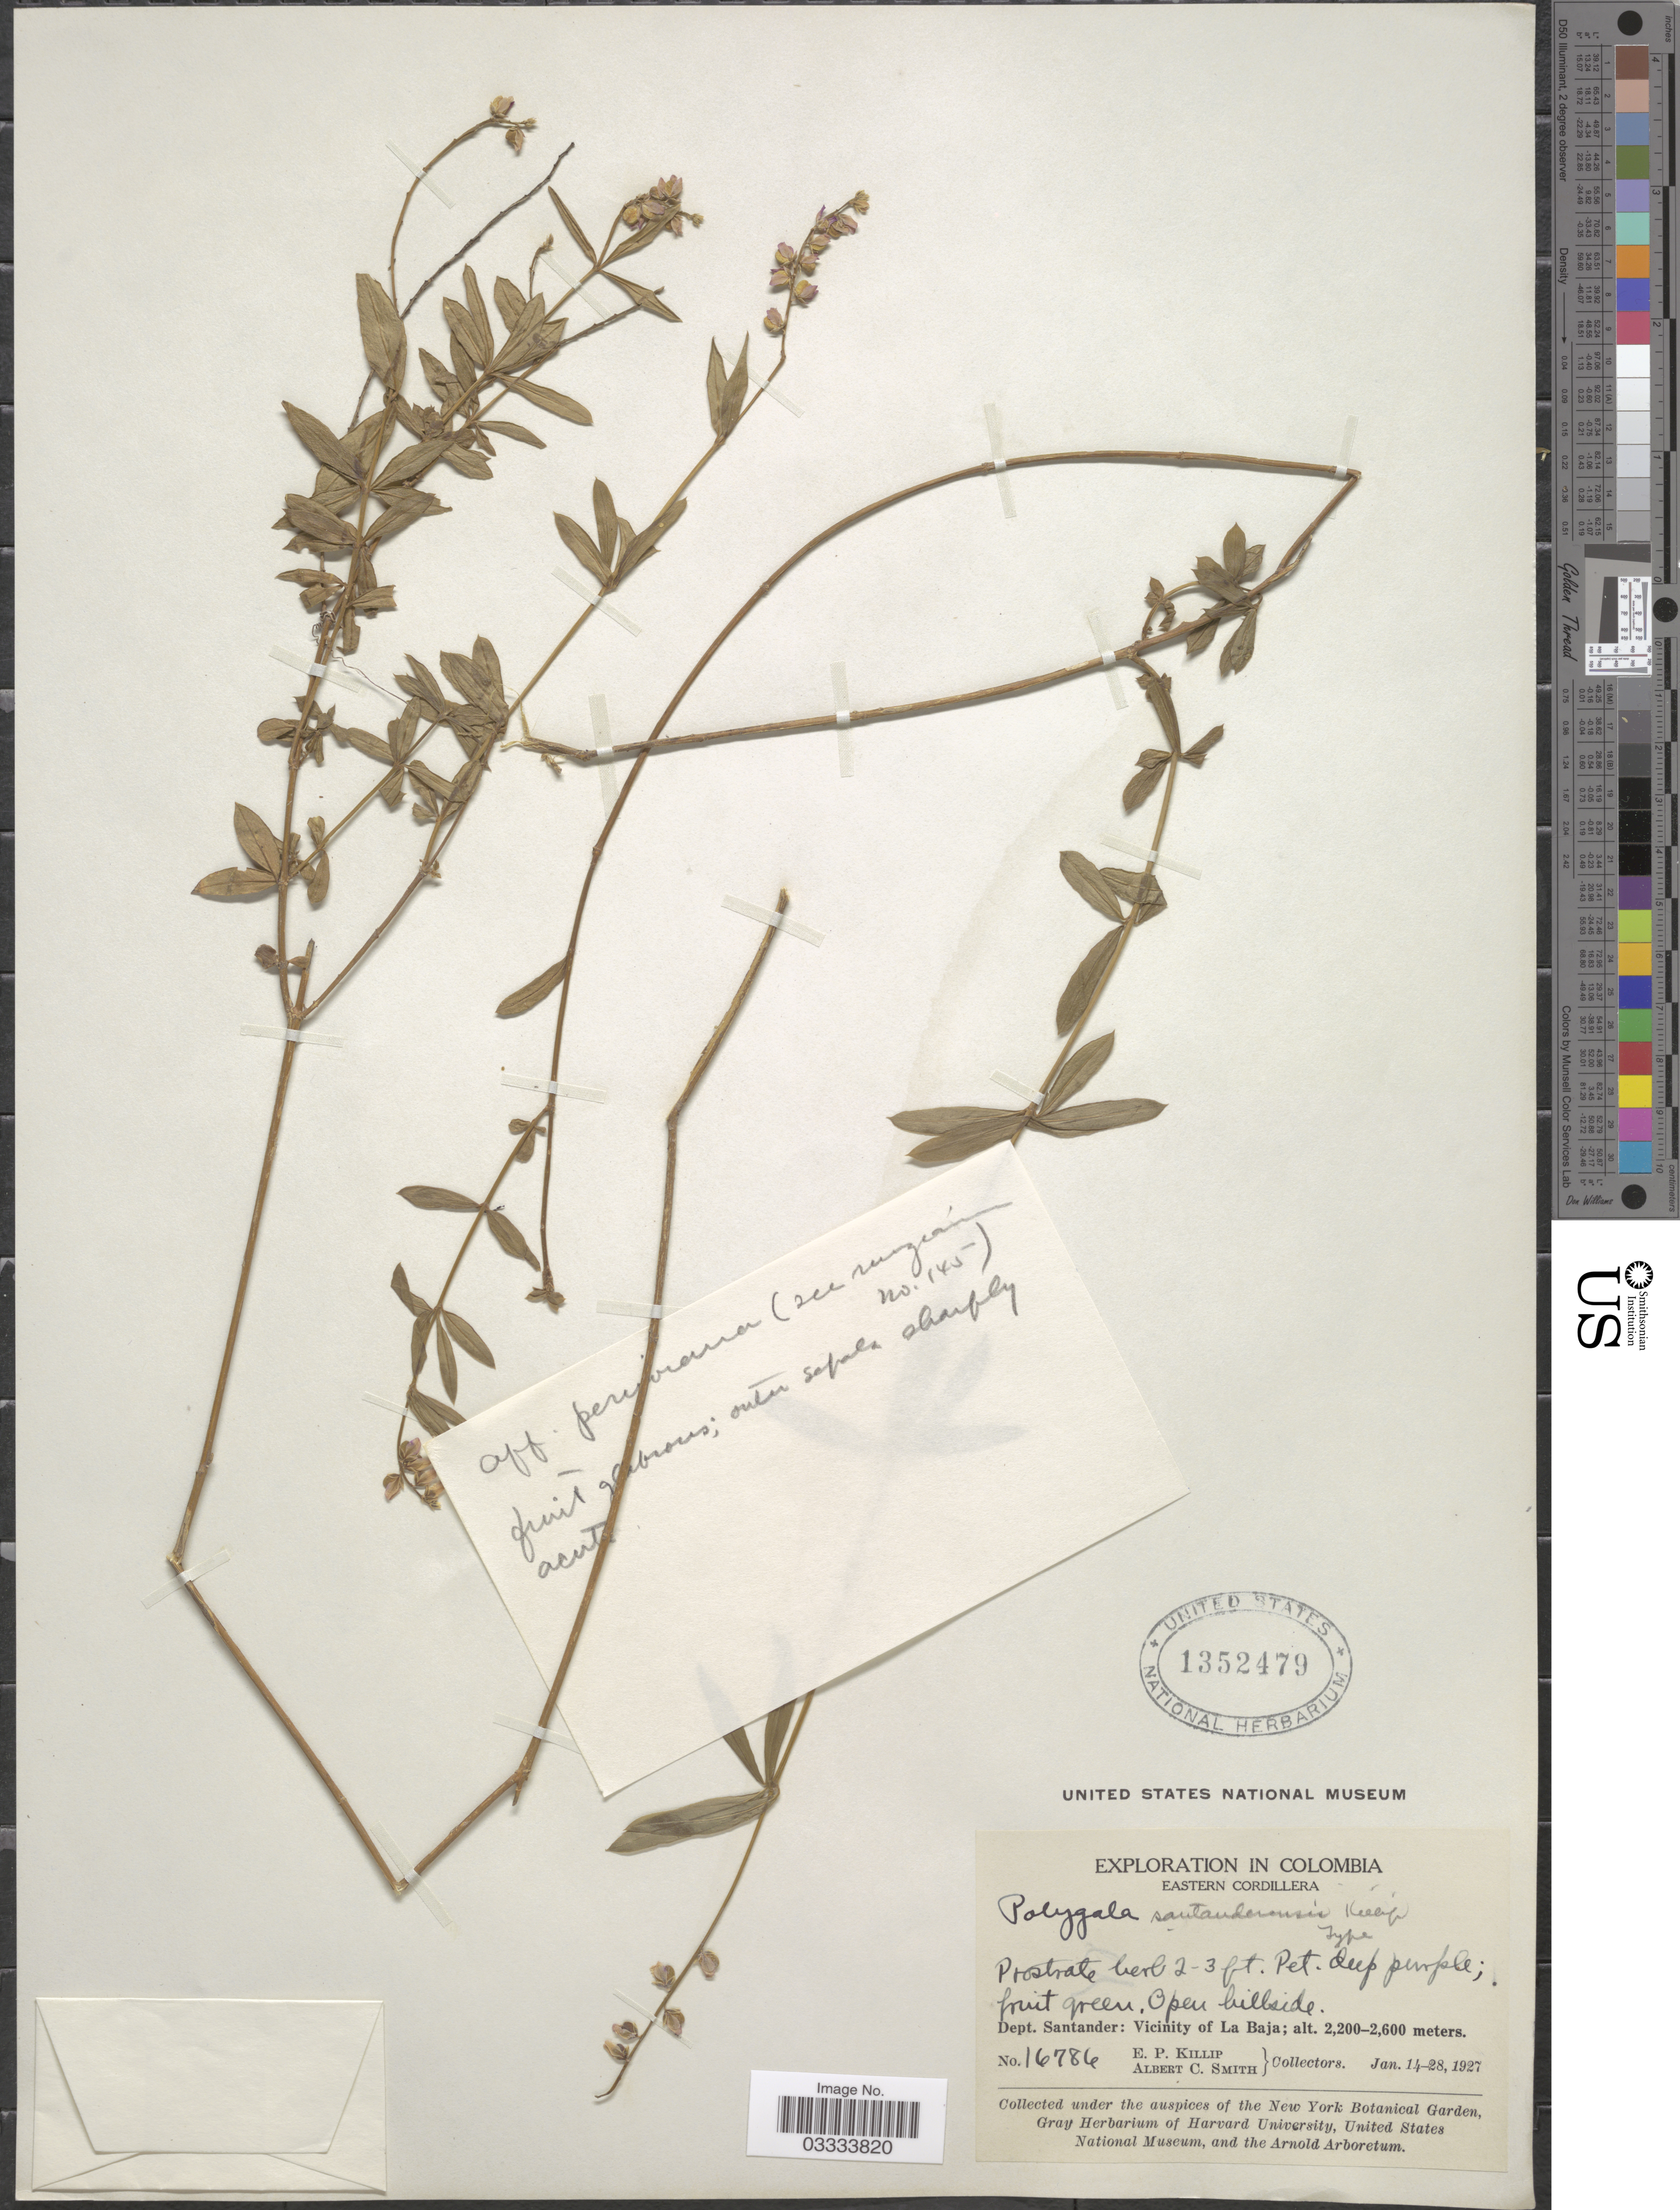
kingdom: Plantae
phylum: Tracheophyta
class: Magnoliopsida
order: Fabales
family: Polygalaceae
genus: Polygala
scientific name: Polygala nemoralis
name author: A.W. Benn.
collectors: E. P. Killip & A. C. Smith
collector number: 16786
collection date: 1927-01-14/1927-01-28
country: Colombia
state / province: Santander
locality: Eastern Cordillera. Dept. Santander: Vicinity of La Baja.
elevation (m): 2200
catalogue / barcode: US 1352479